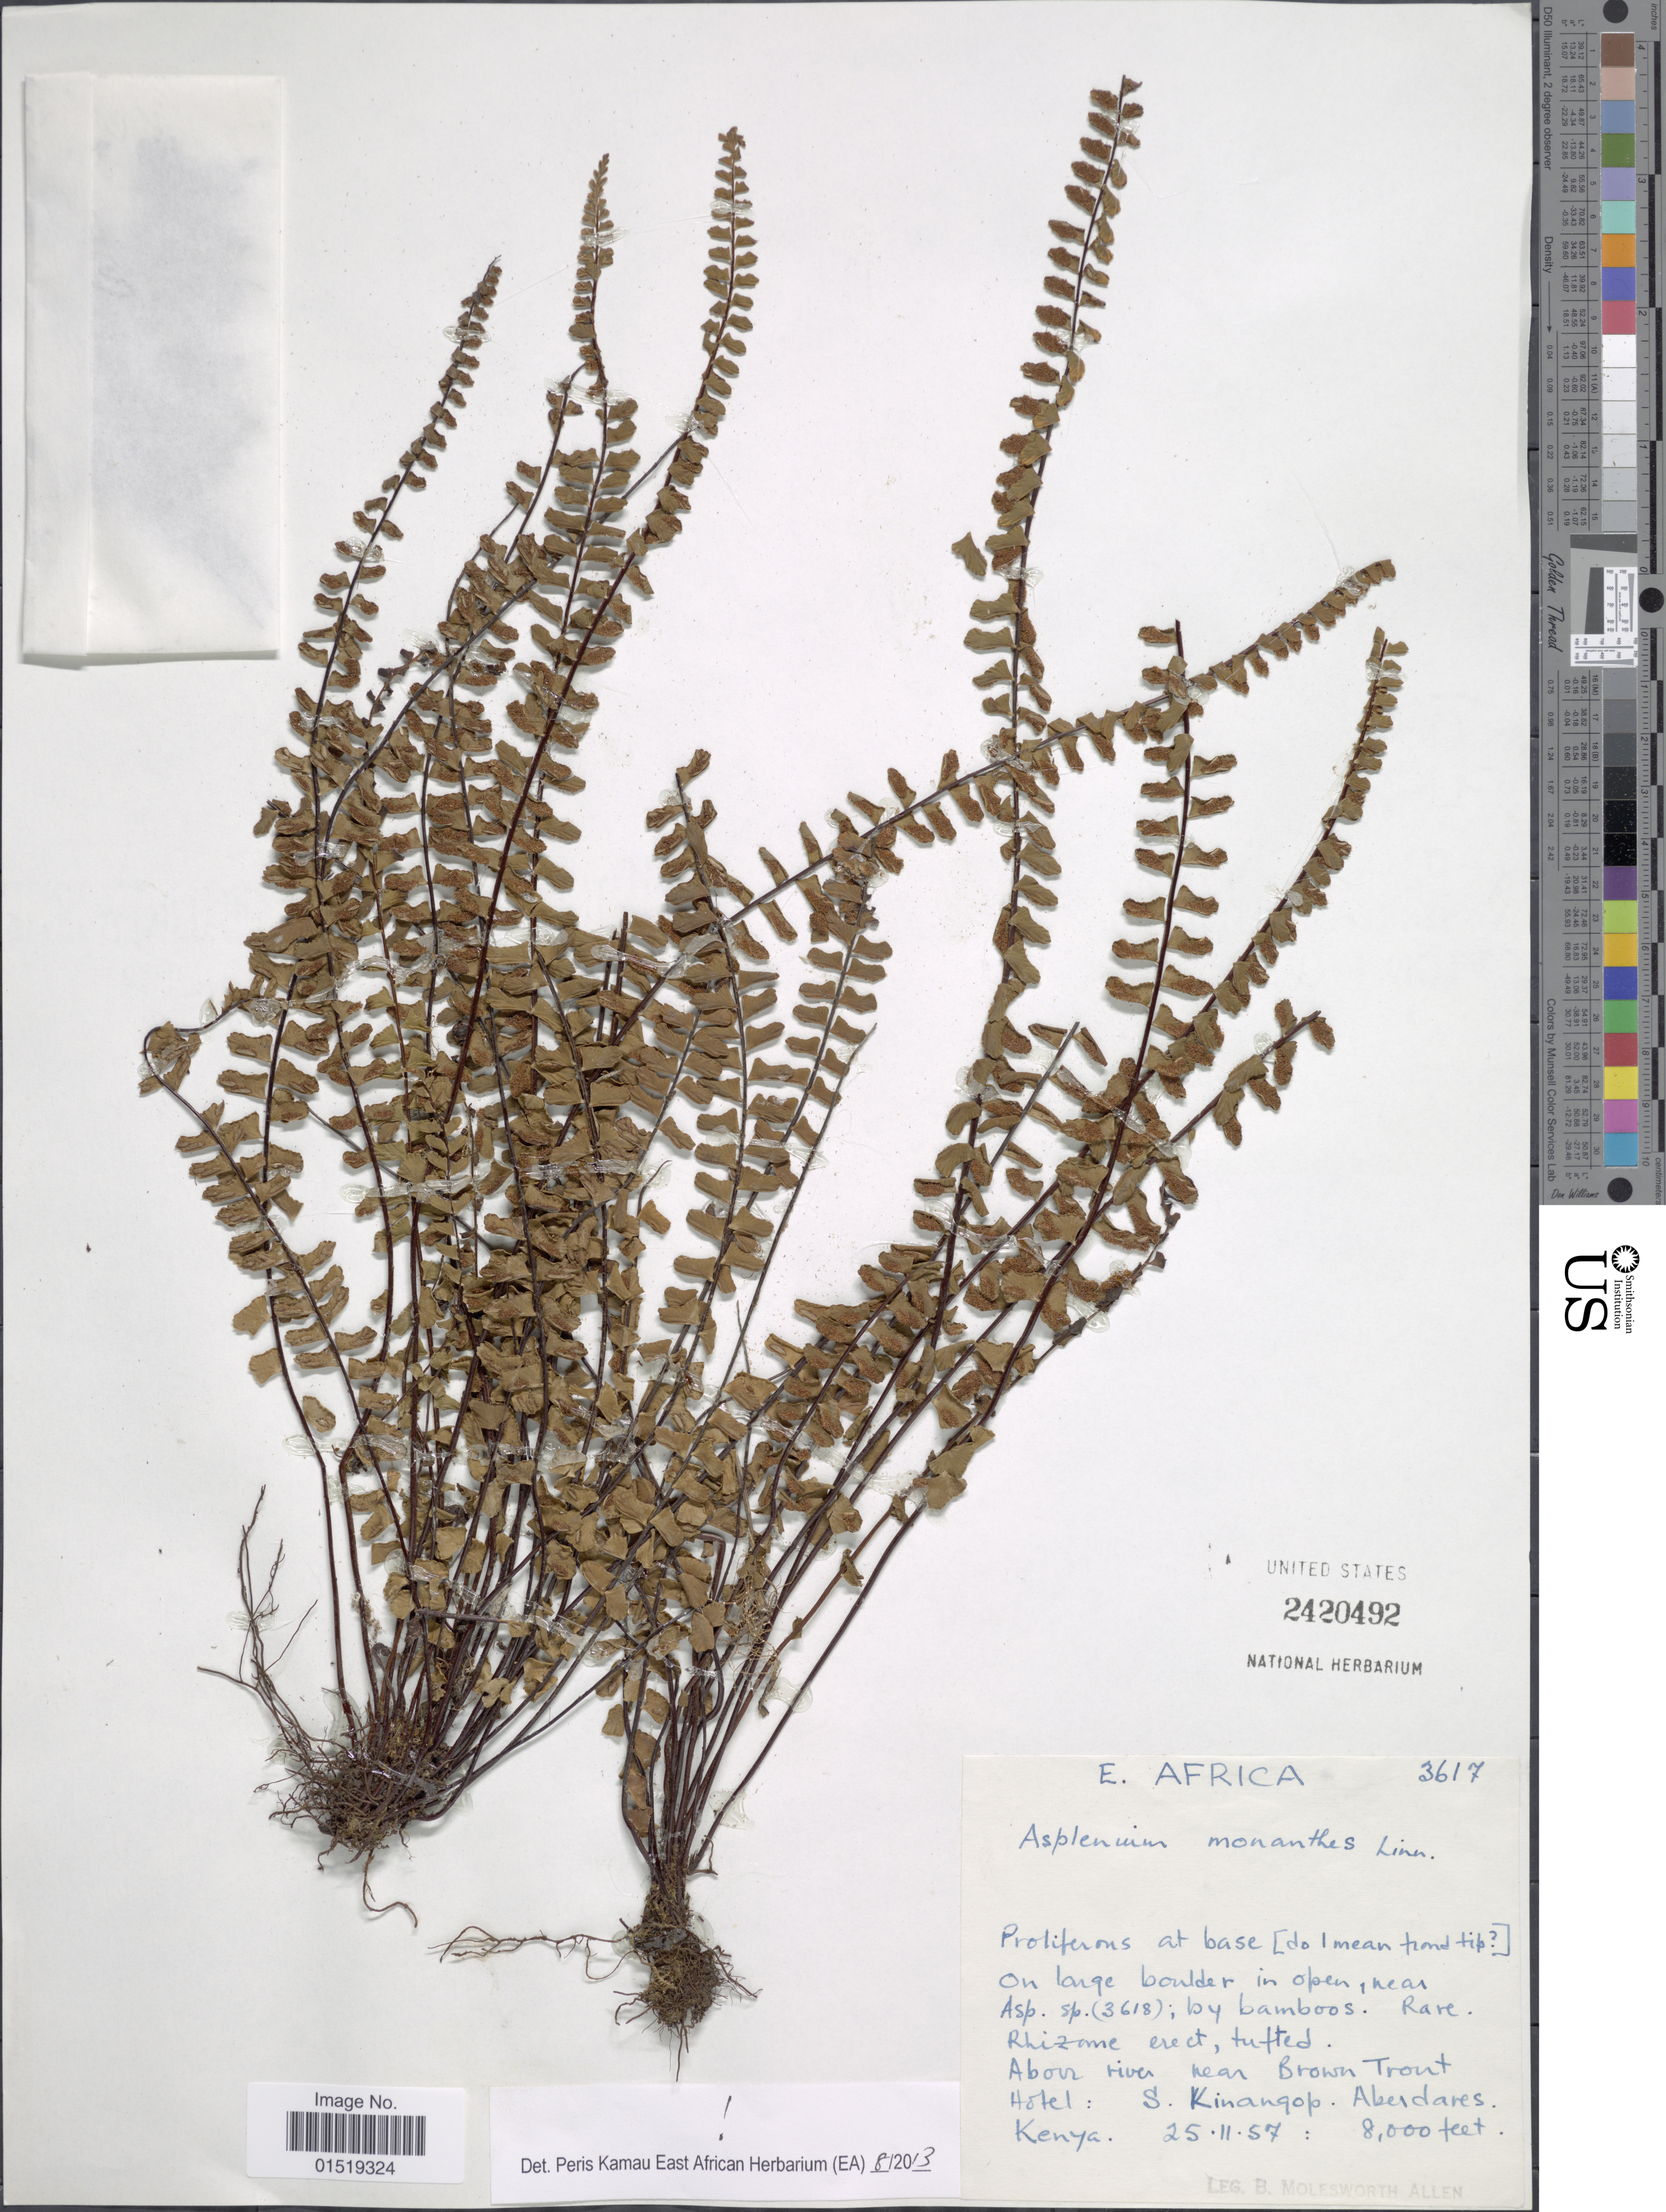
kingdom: Plantae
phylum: Tracheophyta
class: Polypodiopsida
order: Polypodiales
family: Aspleniaceae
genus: Asplenium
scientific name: Asplenium monanthes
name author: L.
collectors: B. E. G. Molesworth-Allen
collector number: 3617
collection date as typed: Transcribed d/m/y: 25/11/57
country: Kenya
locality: Above river near Brown Trout Hotel: S. Kinangop.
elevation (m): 2438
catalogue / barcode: US 2420492